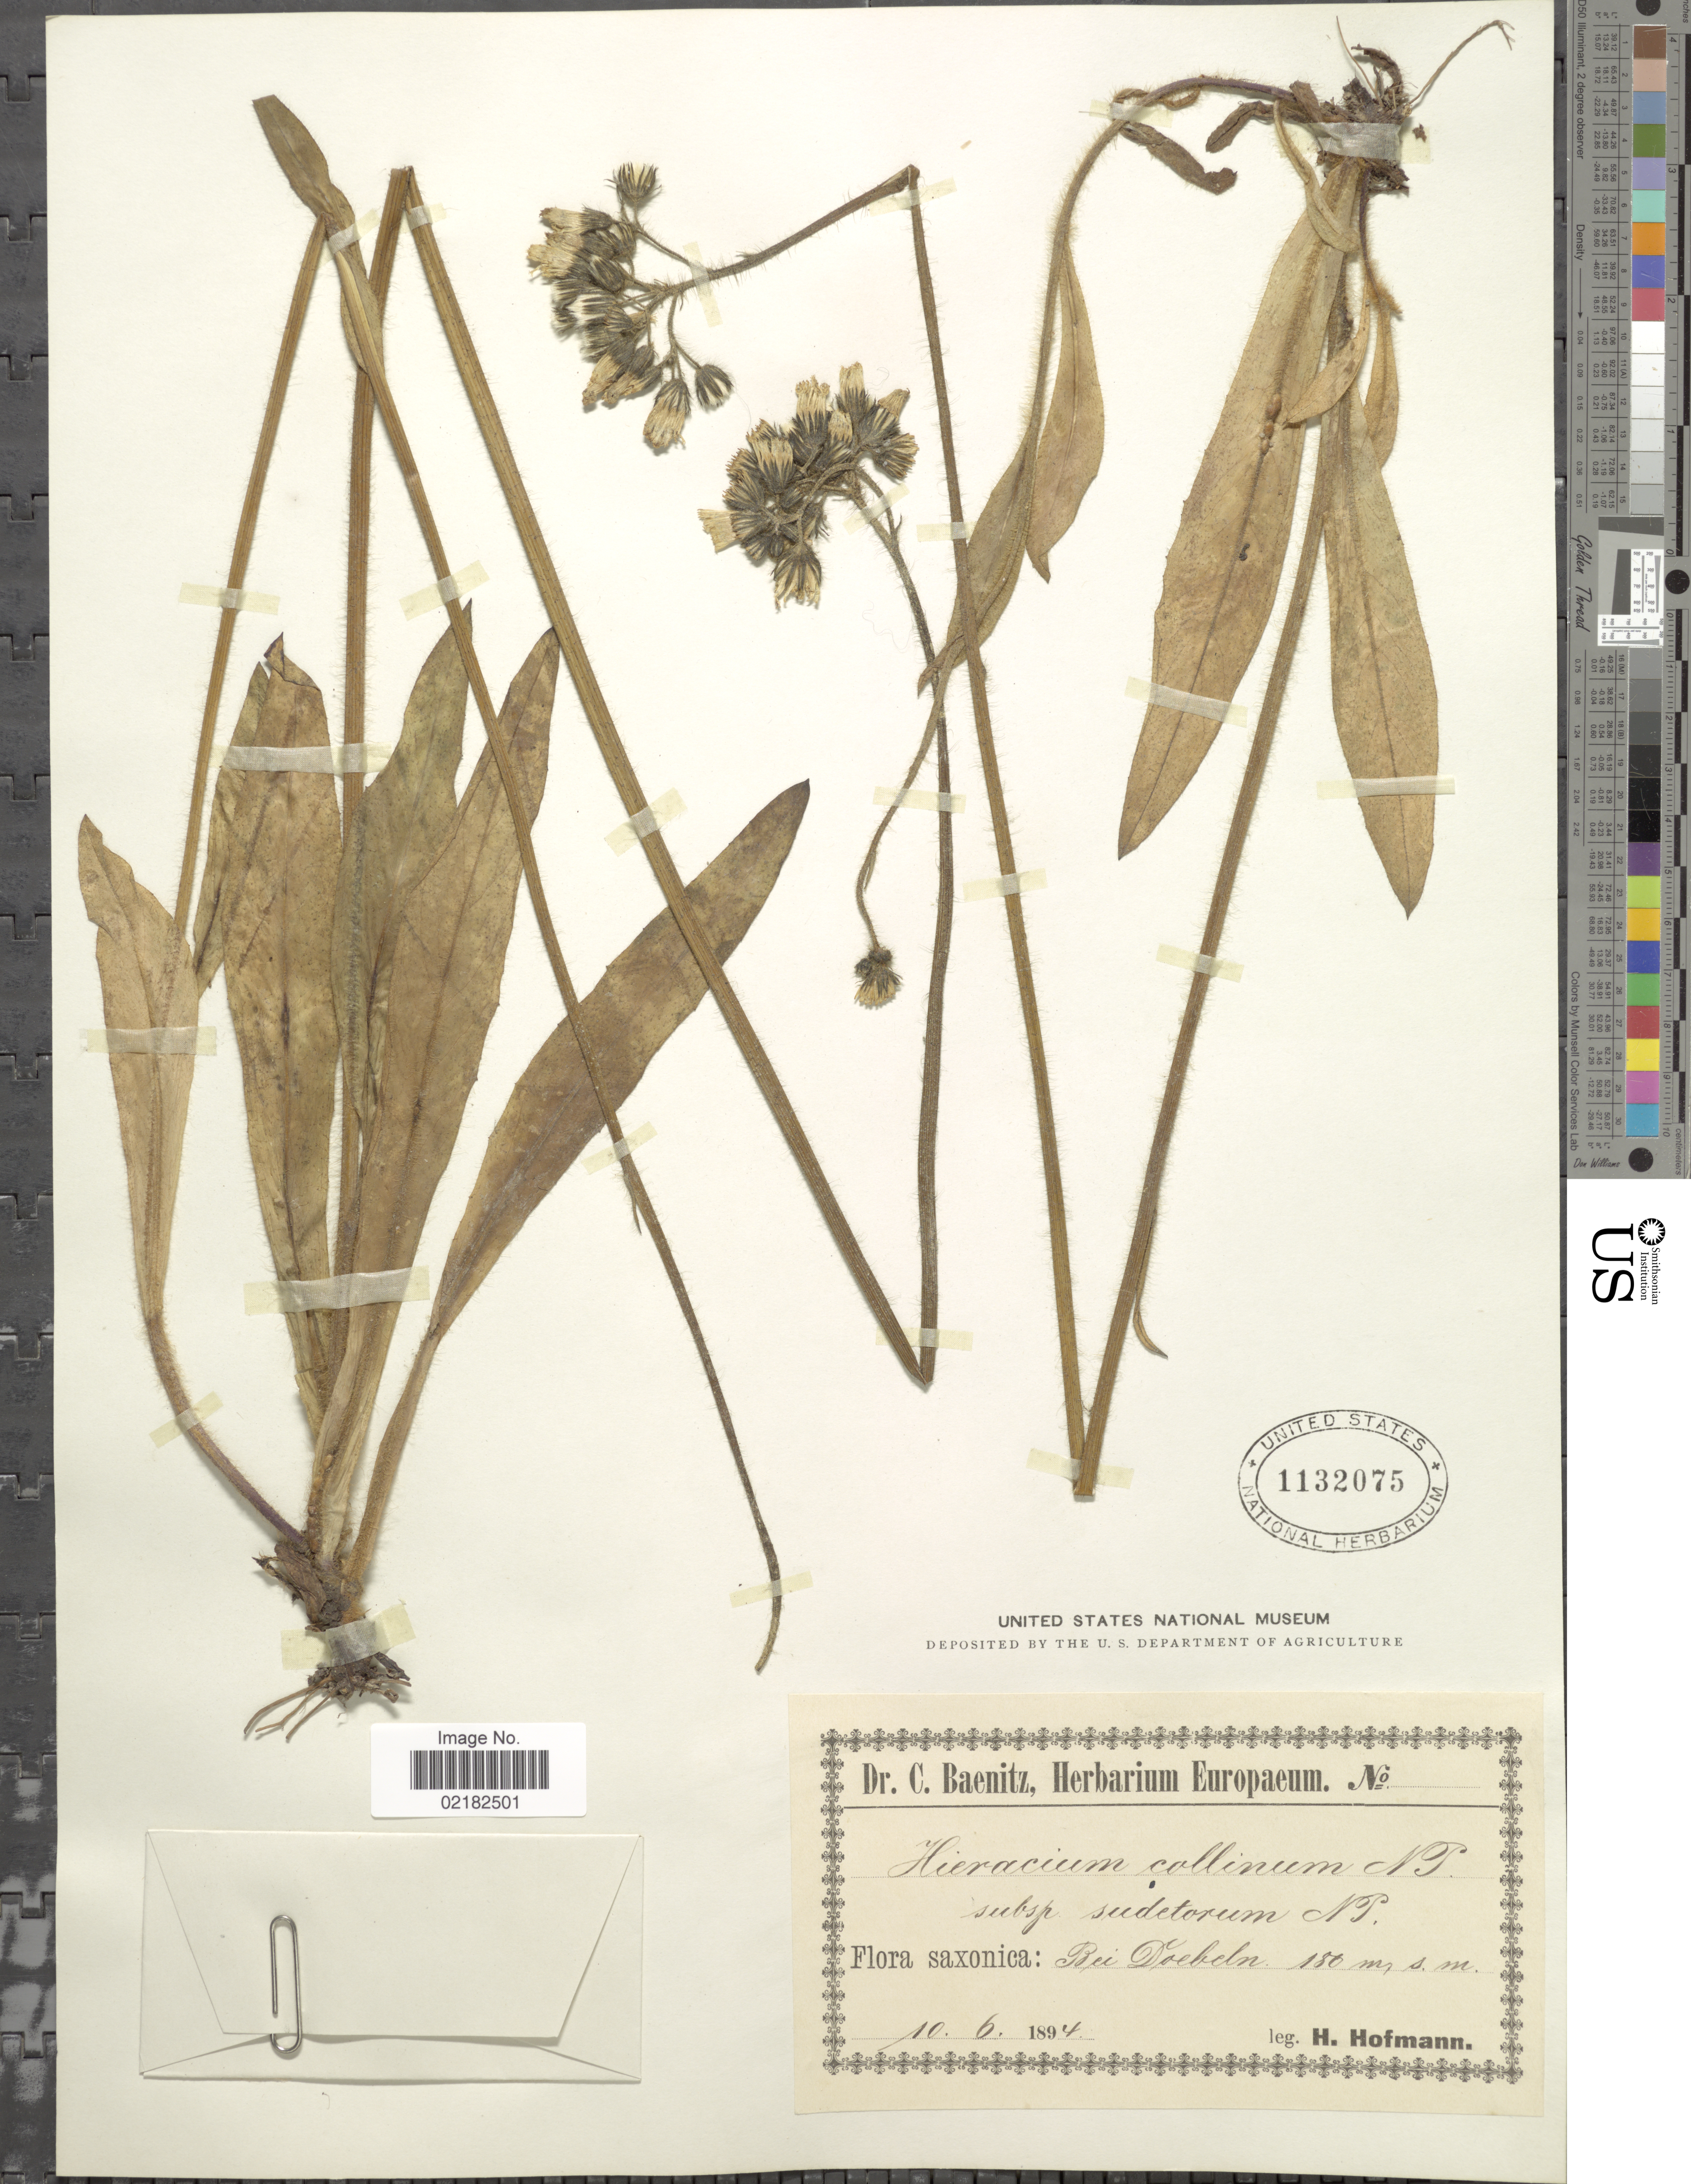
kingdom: Plantae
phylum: Tracheophyta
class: Magnoliopsida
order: Asterales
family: Asteraceae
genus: Pilosella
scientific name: Pilosella cymosa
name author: (L.) F.W. Schultz & Sch. Bip.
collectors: H. Hofmann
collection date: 1894-06-10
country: Germany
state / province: Niedersachsen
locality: Saxonica, bei Doebeln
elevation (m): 180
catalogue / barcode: US 1132075